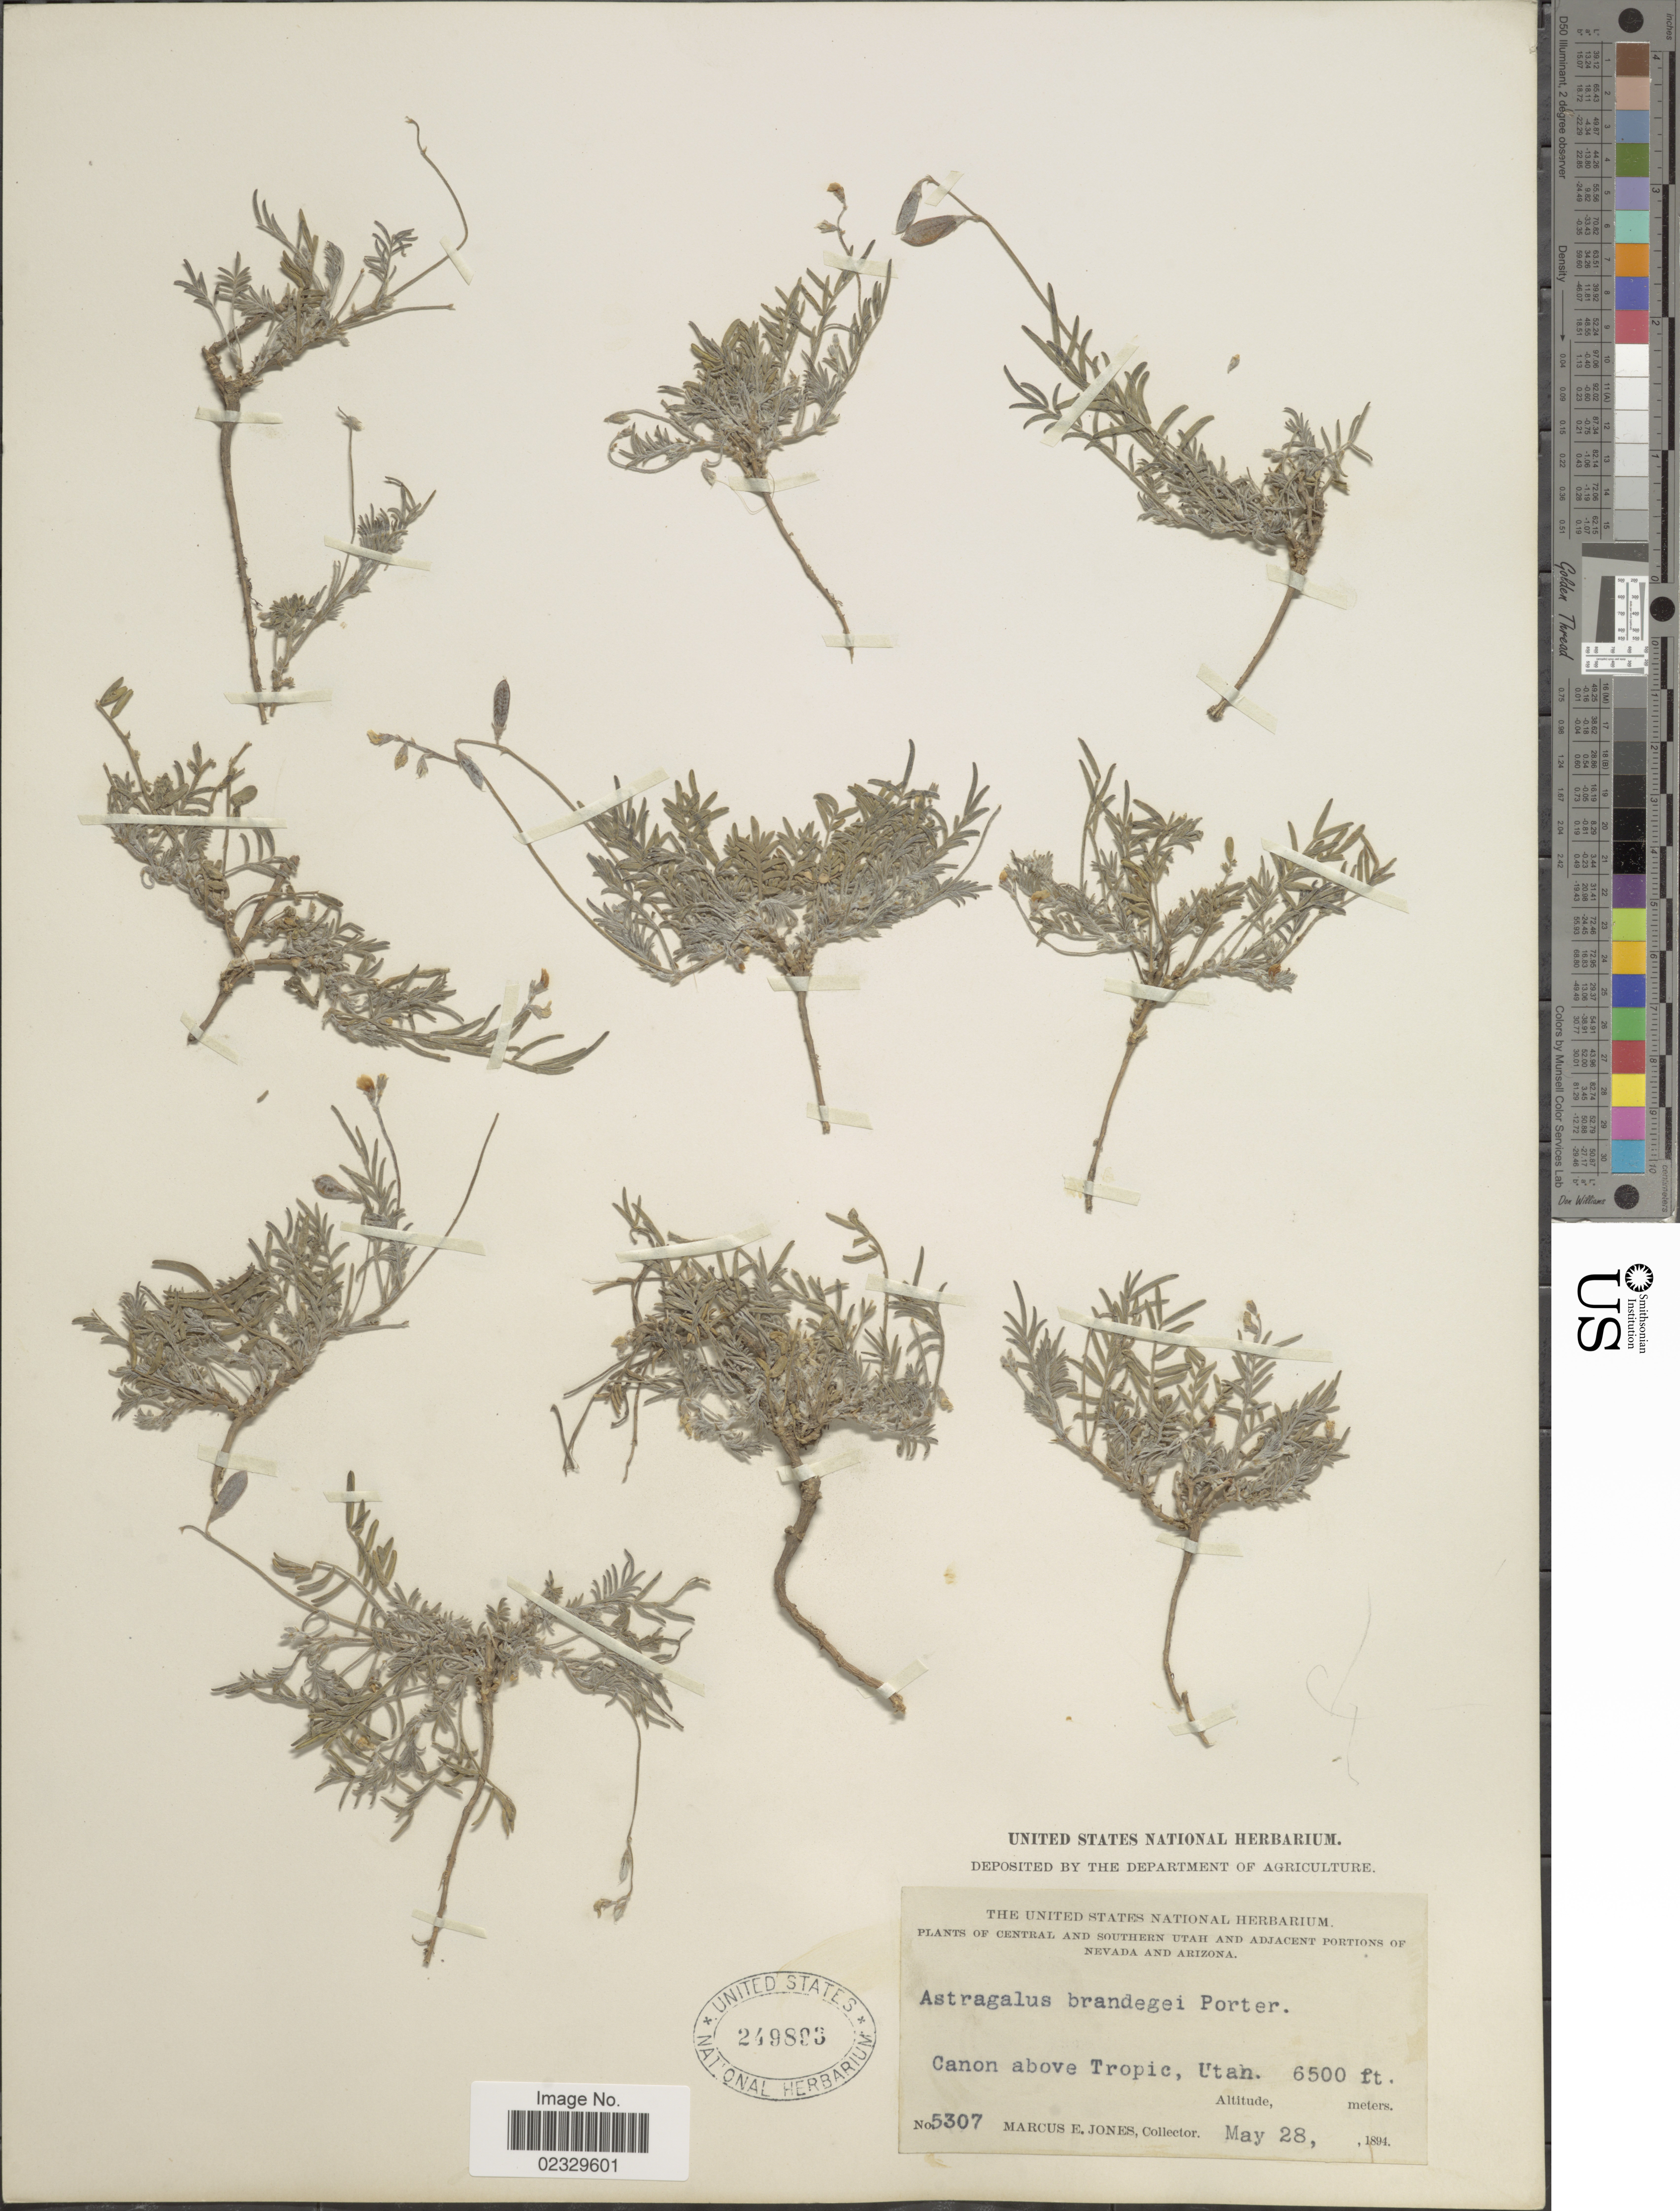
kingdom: Plantae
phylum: Tracheophyta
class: Magnoliopsida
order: Fabales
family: Fabaceae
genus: Astragalus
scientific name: Astragalus brandegei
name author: Porter ex A. Gray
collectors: M. E. Jones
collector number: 5307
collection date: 1894-05-28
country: United States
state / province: Utah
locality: Central and southern Utah. Canon above Tropic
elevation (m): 1981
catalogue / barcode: US 249893